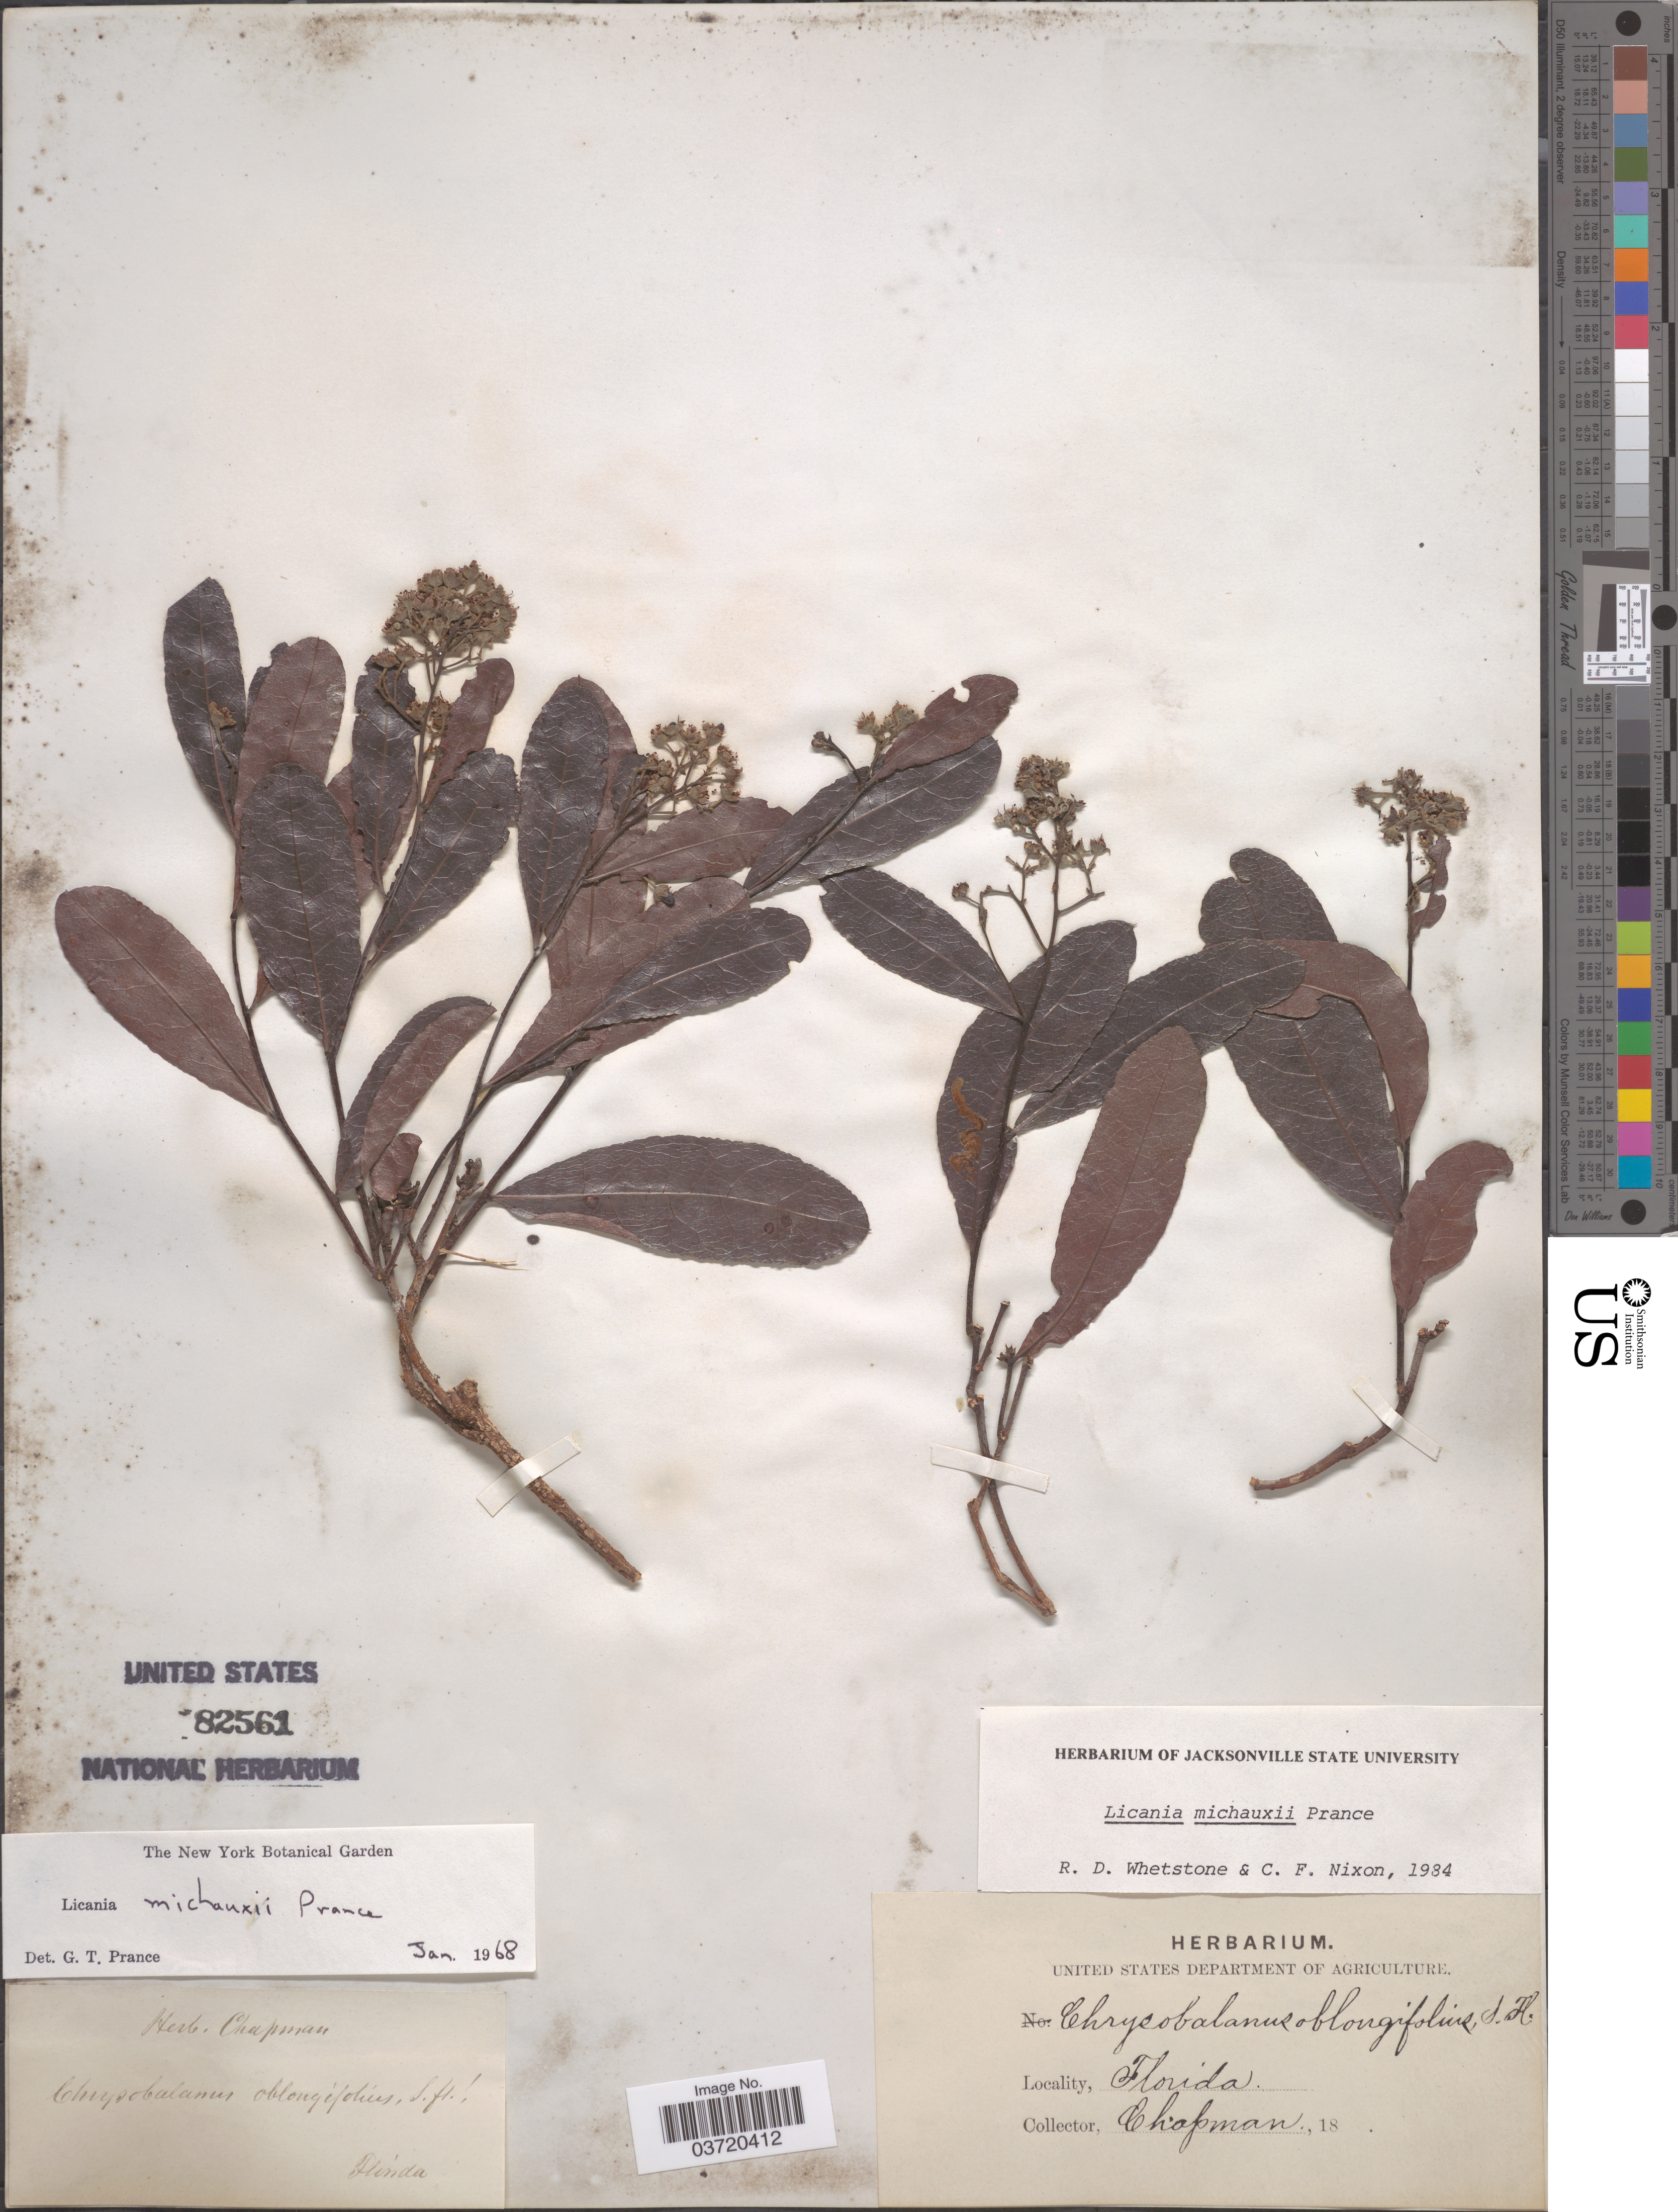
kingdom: Plantae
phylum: Tracheophyta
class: Magnoliopsida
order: Malpighiales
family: Chrysobalanaceae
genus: Geobalanus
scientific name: Geobalanus oblongifolius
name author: (Michx.) Small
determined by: Strong, M. T., (US), Smithsonian Institution - National Museum of Natural History (UNITED STATES)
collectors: A. Chapman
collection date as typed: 18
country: United States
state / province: Florida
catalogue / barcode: US 82561